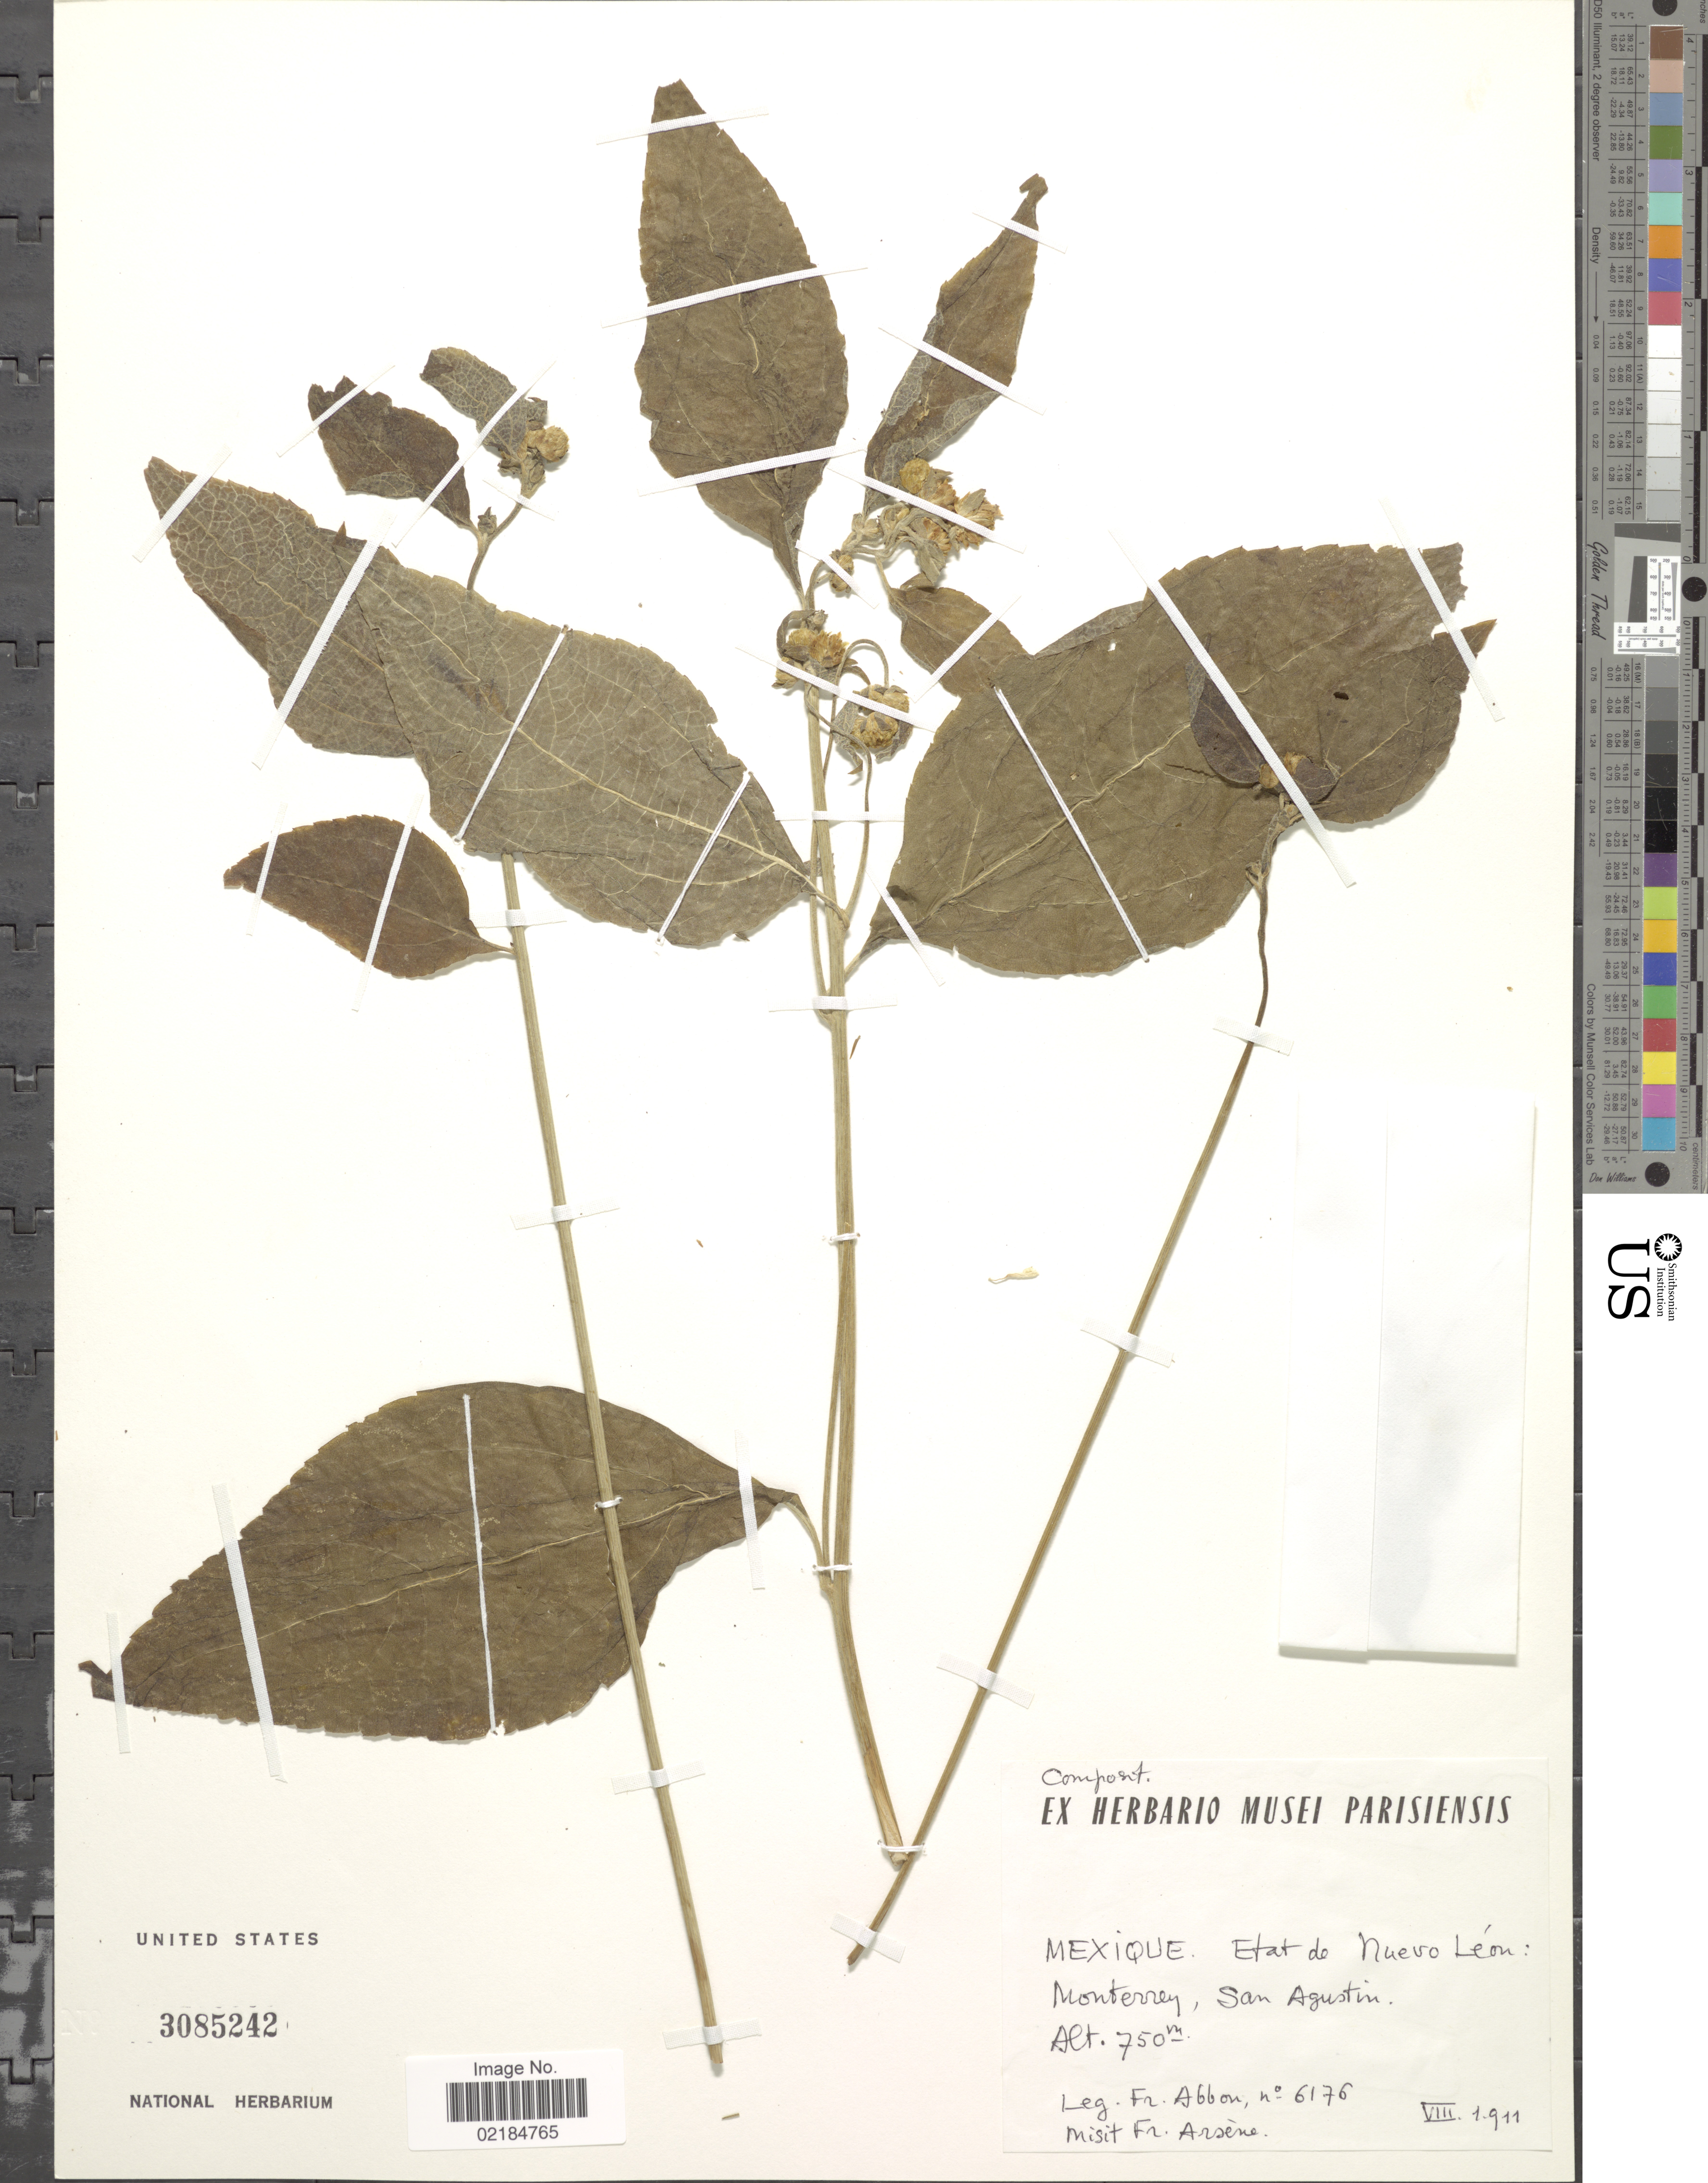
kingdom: Plantae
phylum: Tracheophyta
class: Magnoliopsida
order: Asterales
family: Asteraceae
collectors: Bro. Abbon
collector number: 6176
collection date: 1911-08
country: Mexico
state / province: Nuevo León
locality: Monterrey, San Agustin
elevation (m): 750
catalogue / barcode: US 3085242